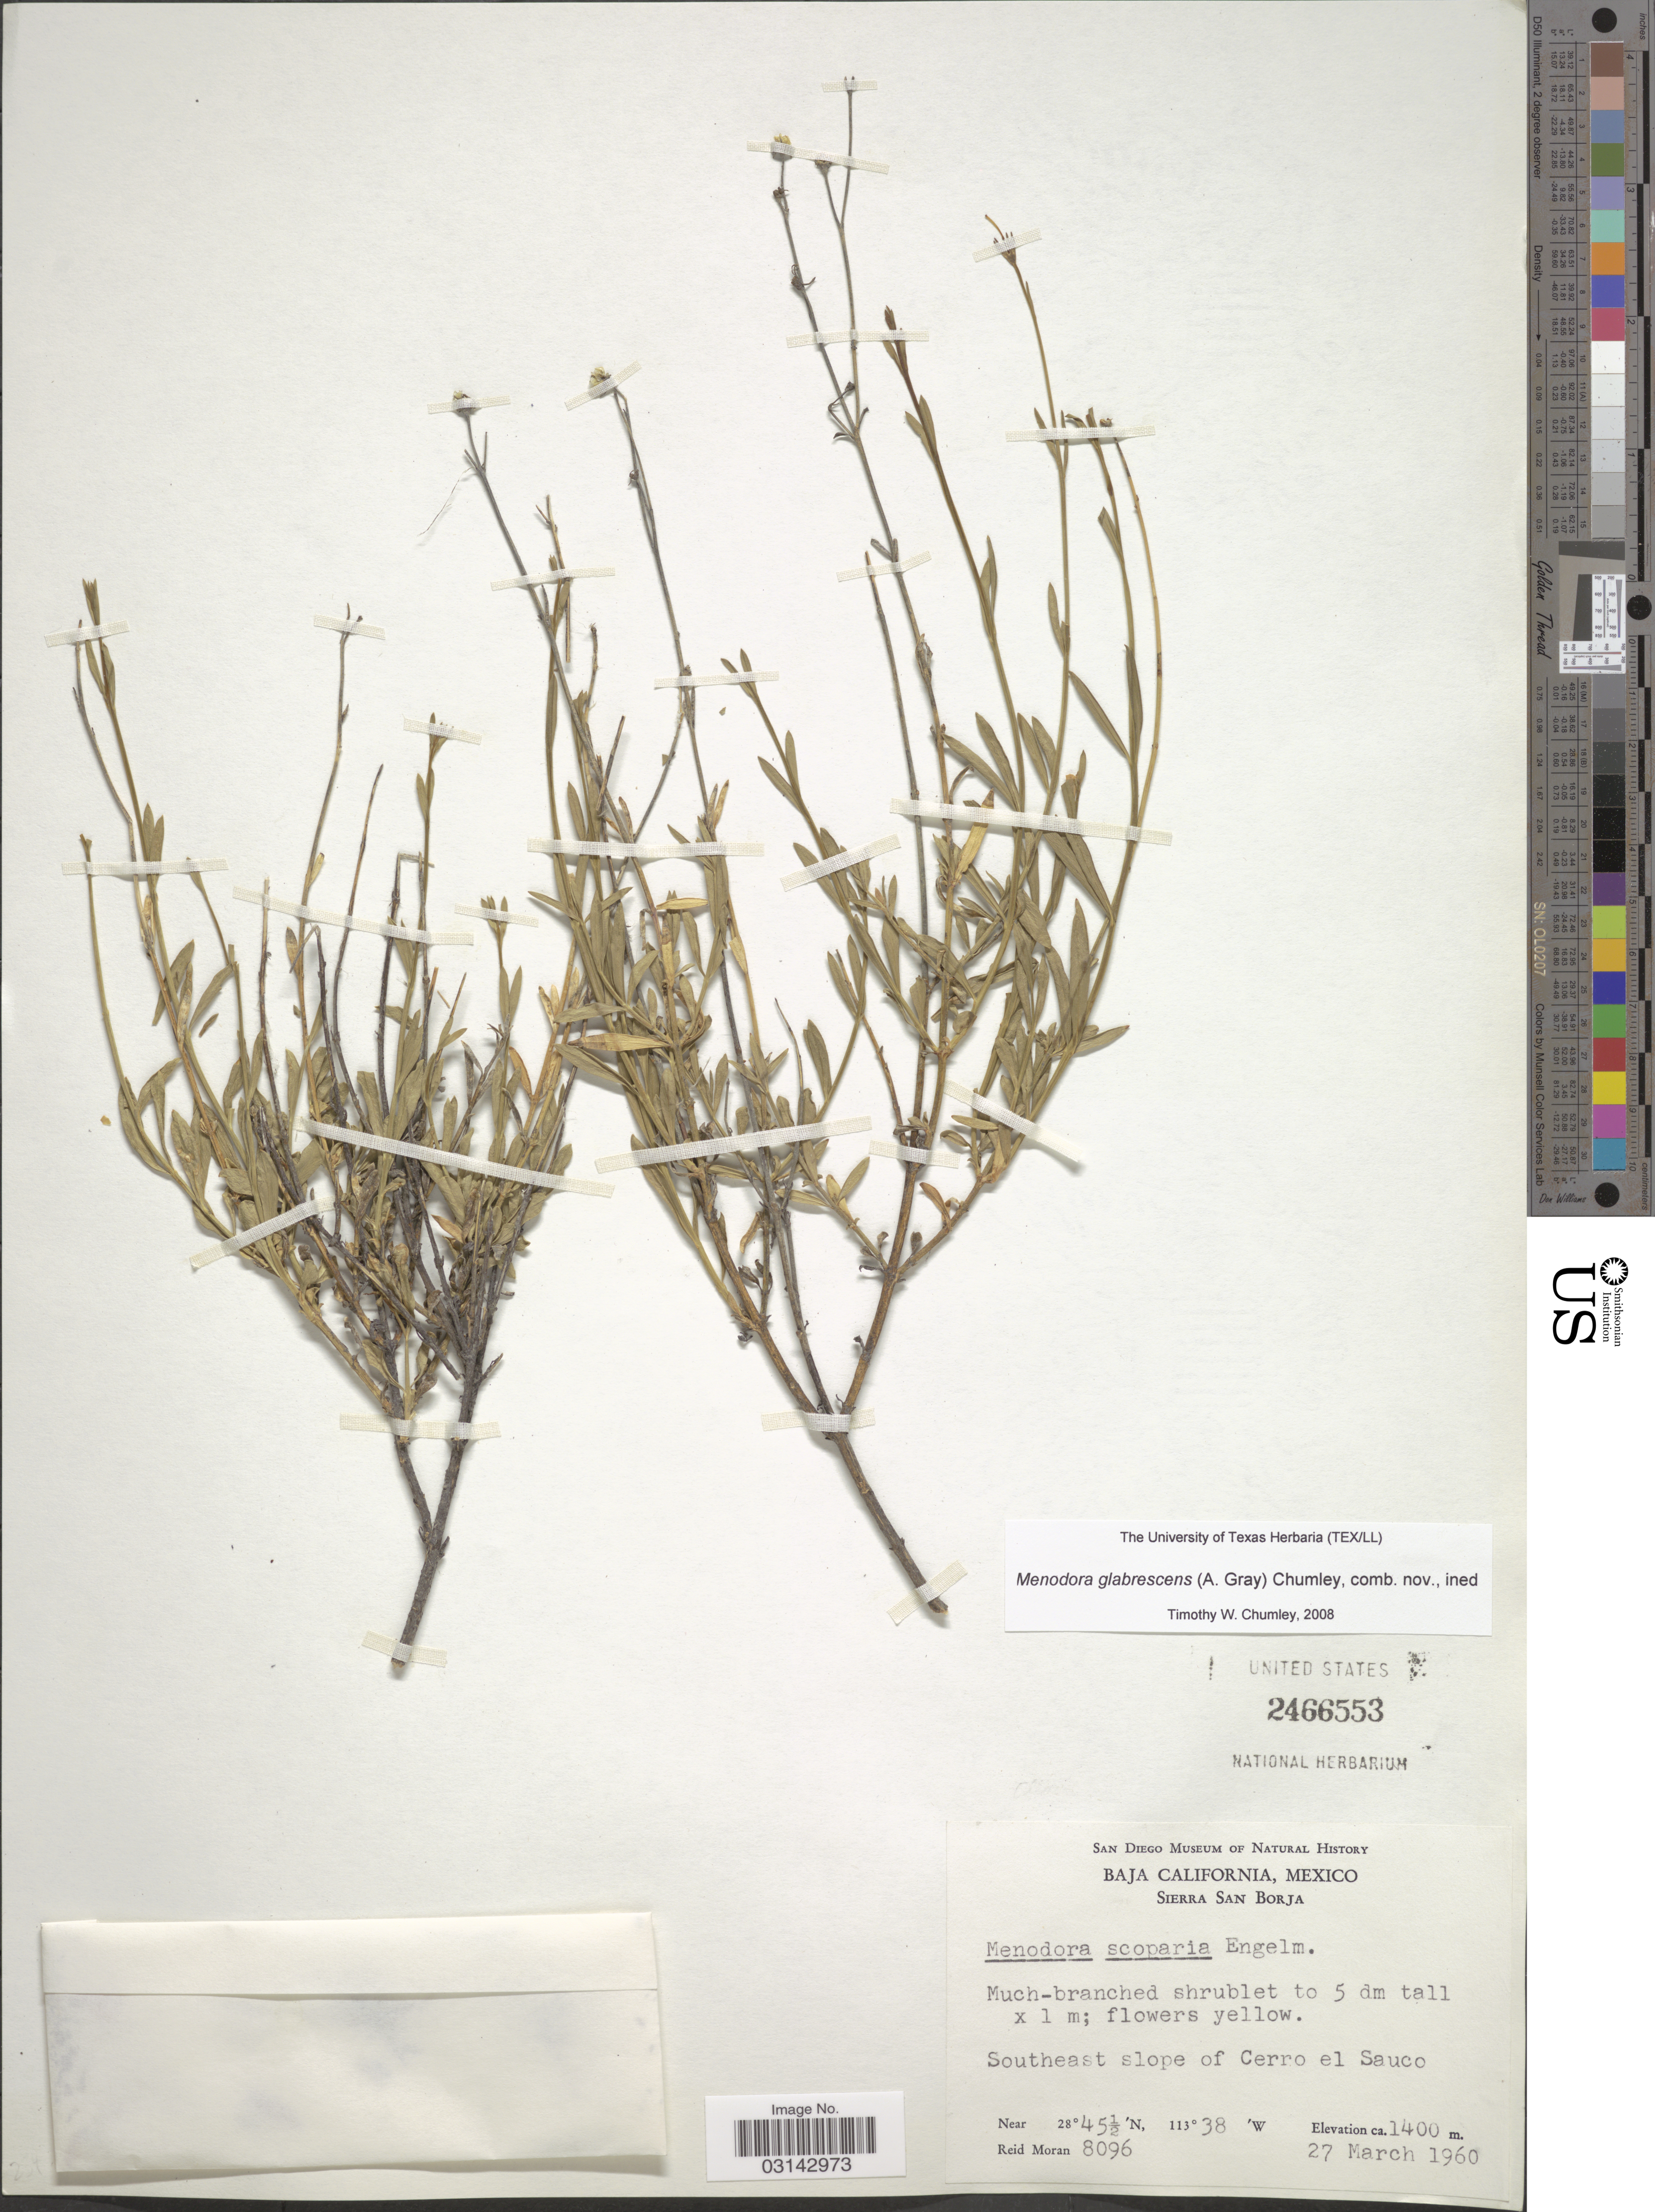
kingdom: Plantae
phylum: Tracheophyta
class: Magnoliopsida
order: Lamiales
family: Oleaceae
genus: Menodora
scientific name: Menodora glabrescens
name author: Chumley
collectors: R. V. Moran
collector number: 8096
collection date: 1960-03-27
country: Mexico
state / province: Baja California Norte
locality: Sierra San Borja. Southeast slope of Cerro el Sauco.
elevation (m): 1400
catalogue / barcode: US 2466553